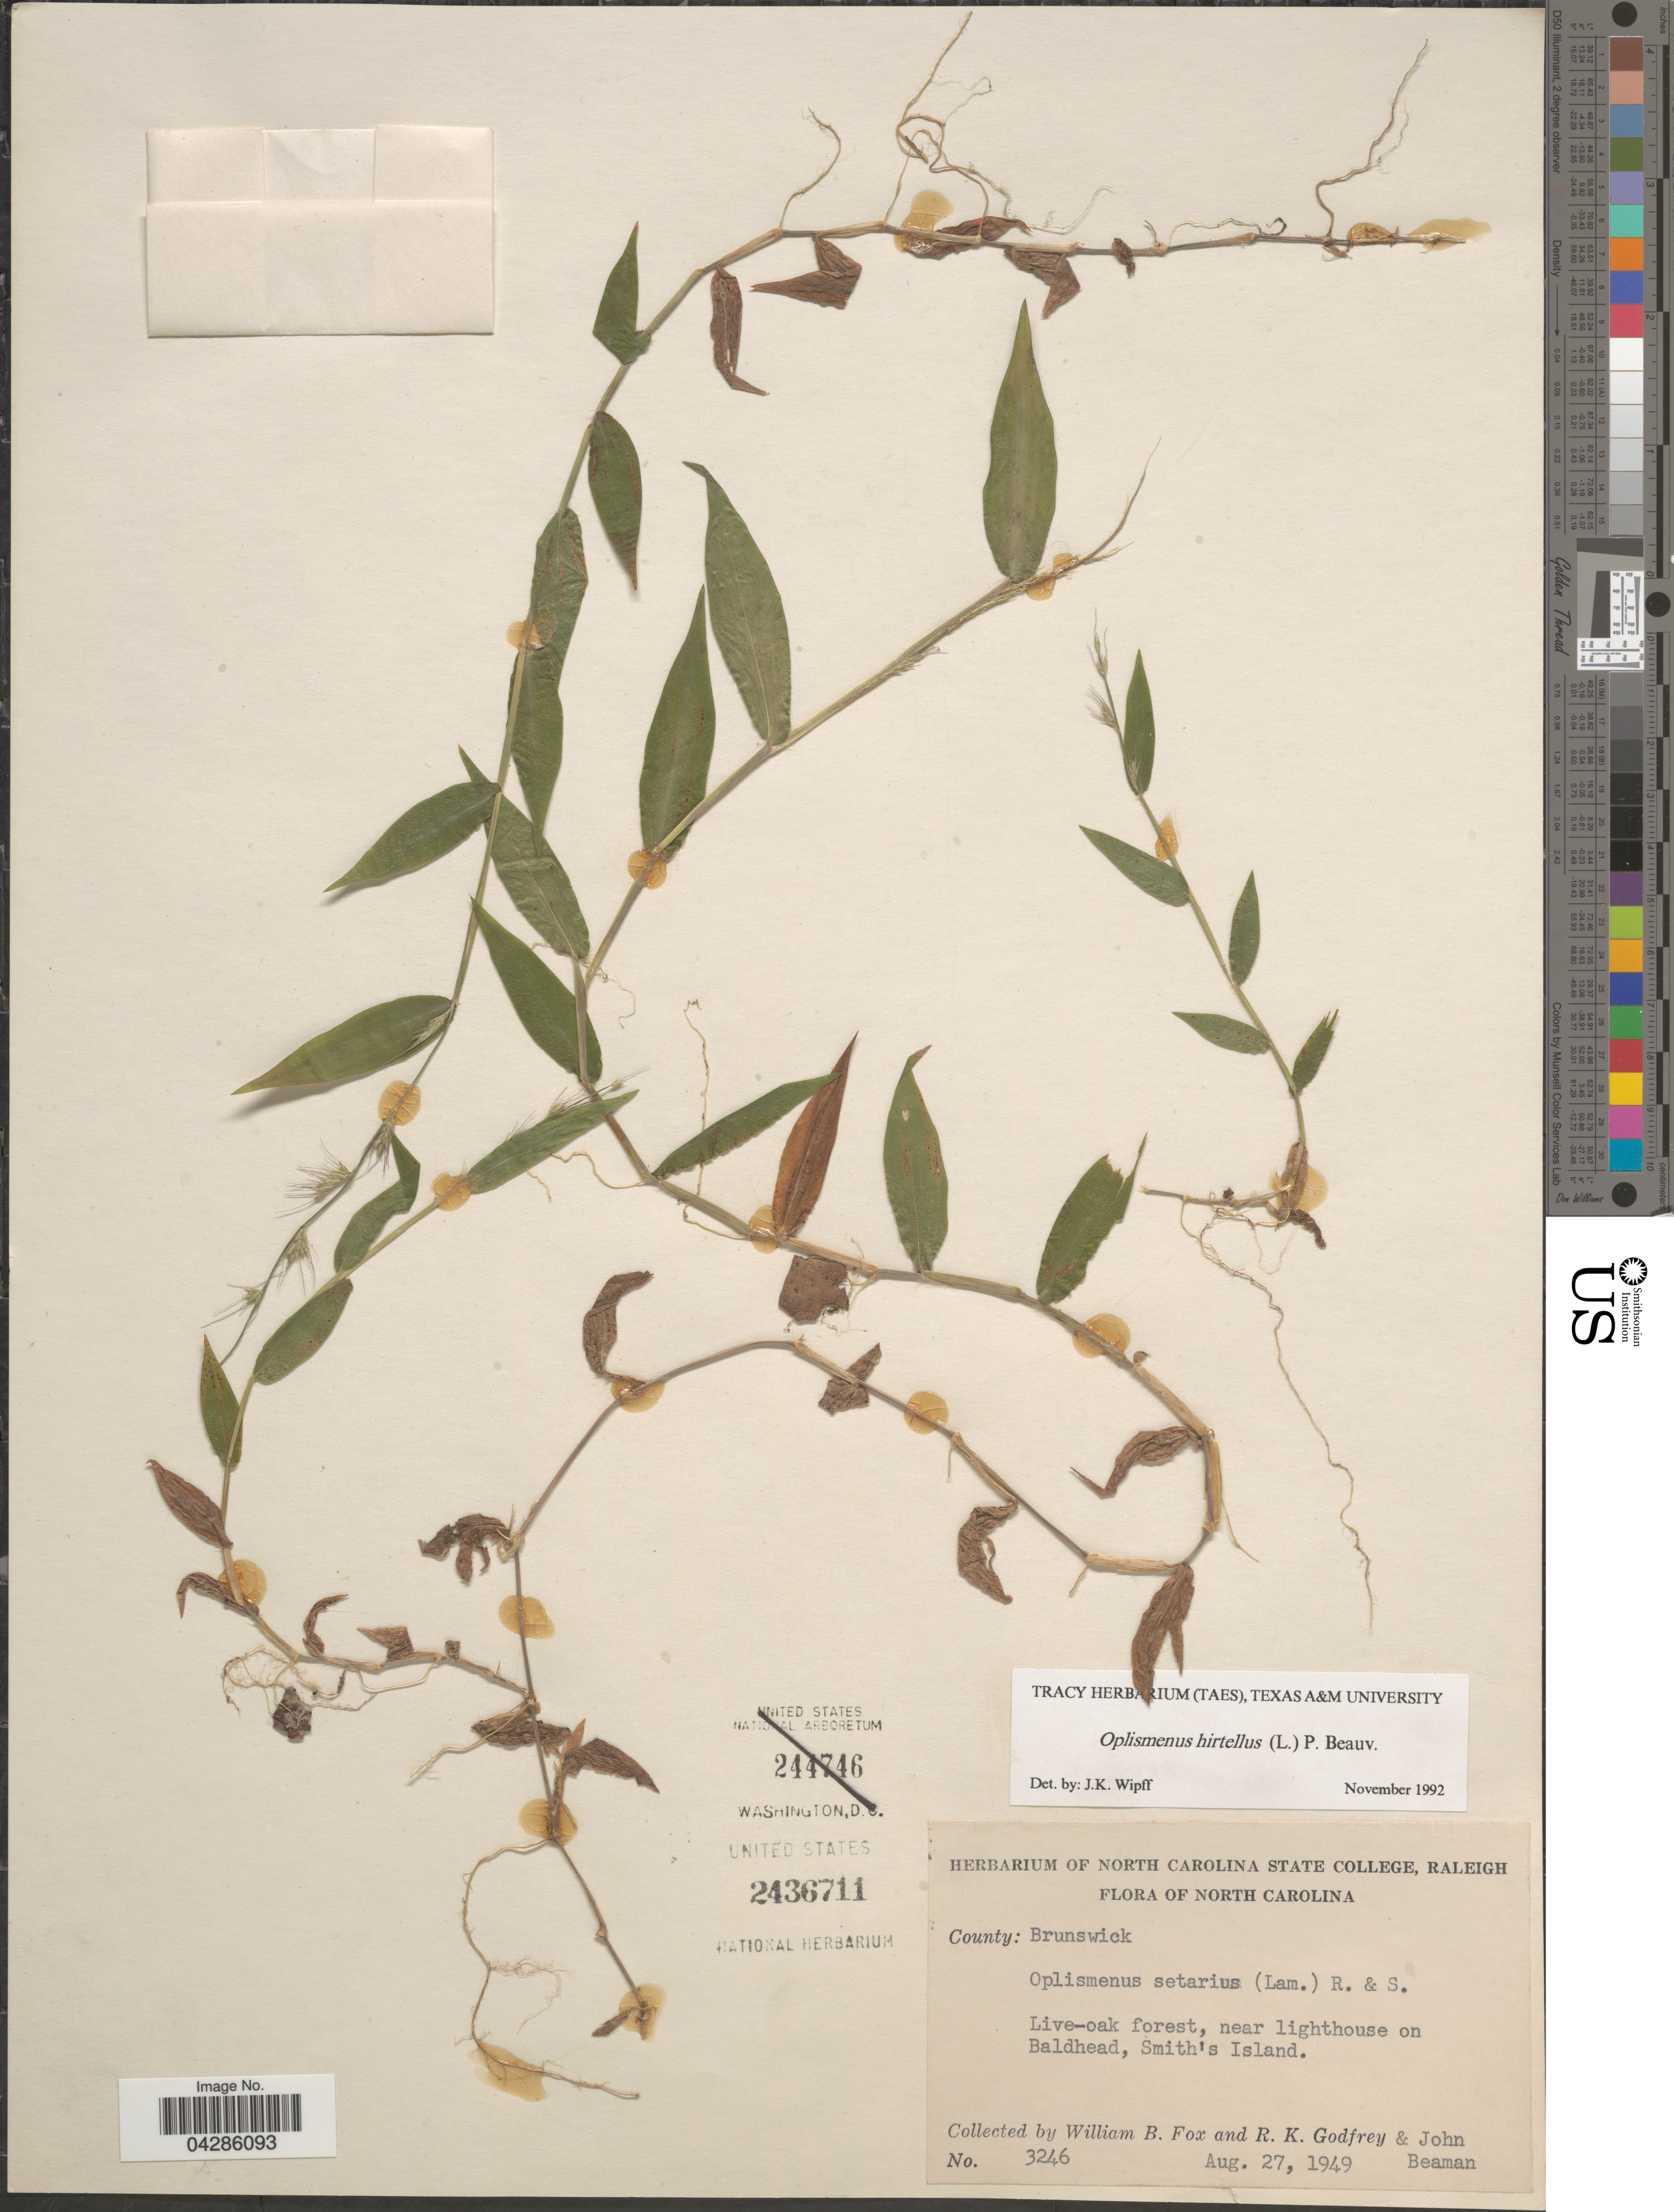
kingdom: Plantae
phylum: Tracheophyta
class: Liliopsida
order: Poales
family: Poaceae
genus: Oplismenus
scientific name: Oplismenus hirtellus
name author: (L.) P. Beauv.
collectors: W. B. Fox, R. K. Godfrey & J. H. Beaman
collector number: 3246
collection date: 1949-08-27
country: United States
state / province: North Carolina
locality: County: Brunswick. Live-oak forest, near lighthouse on Baldhead, Smith's Island.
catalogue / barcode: US 2436711